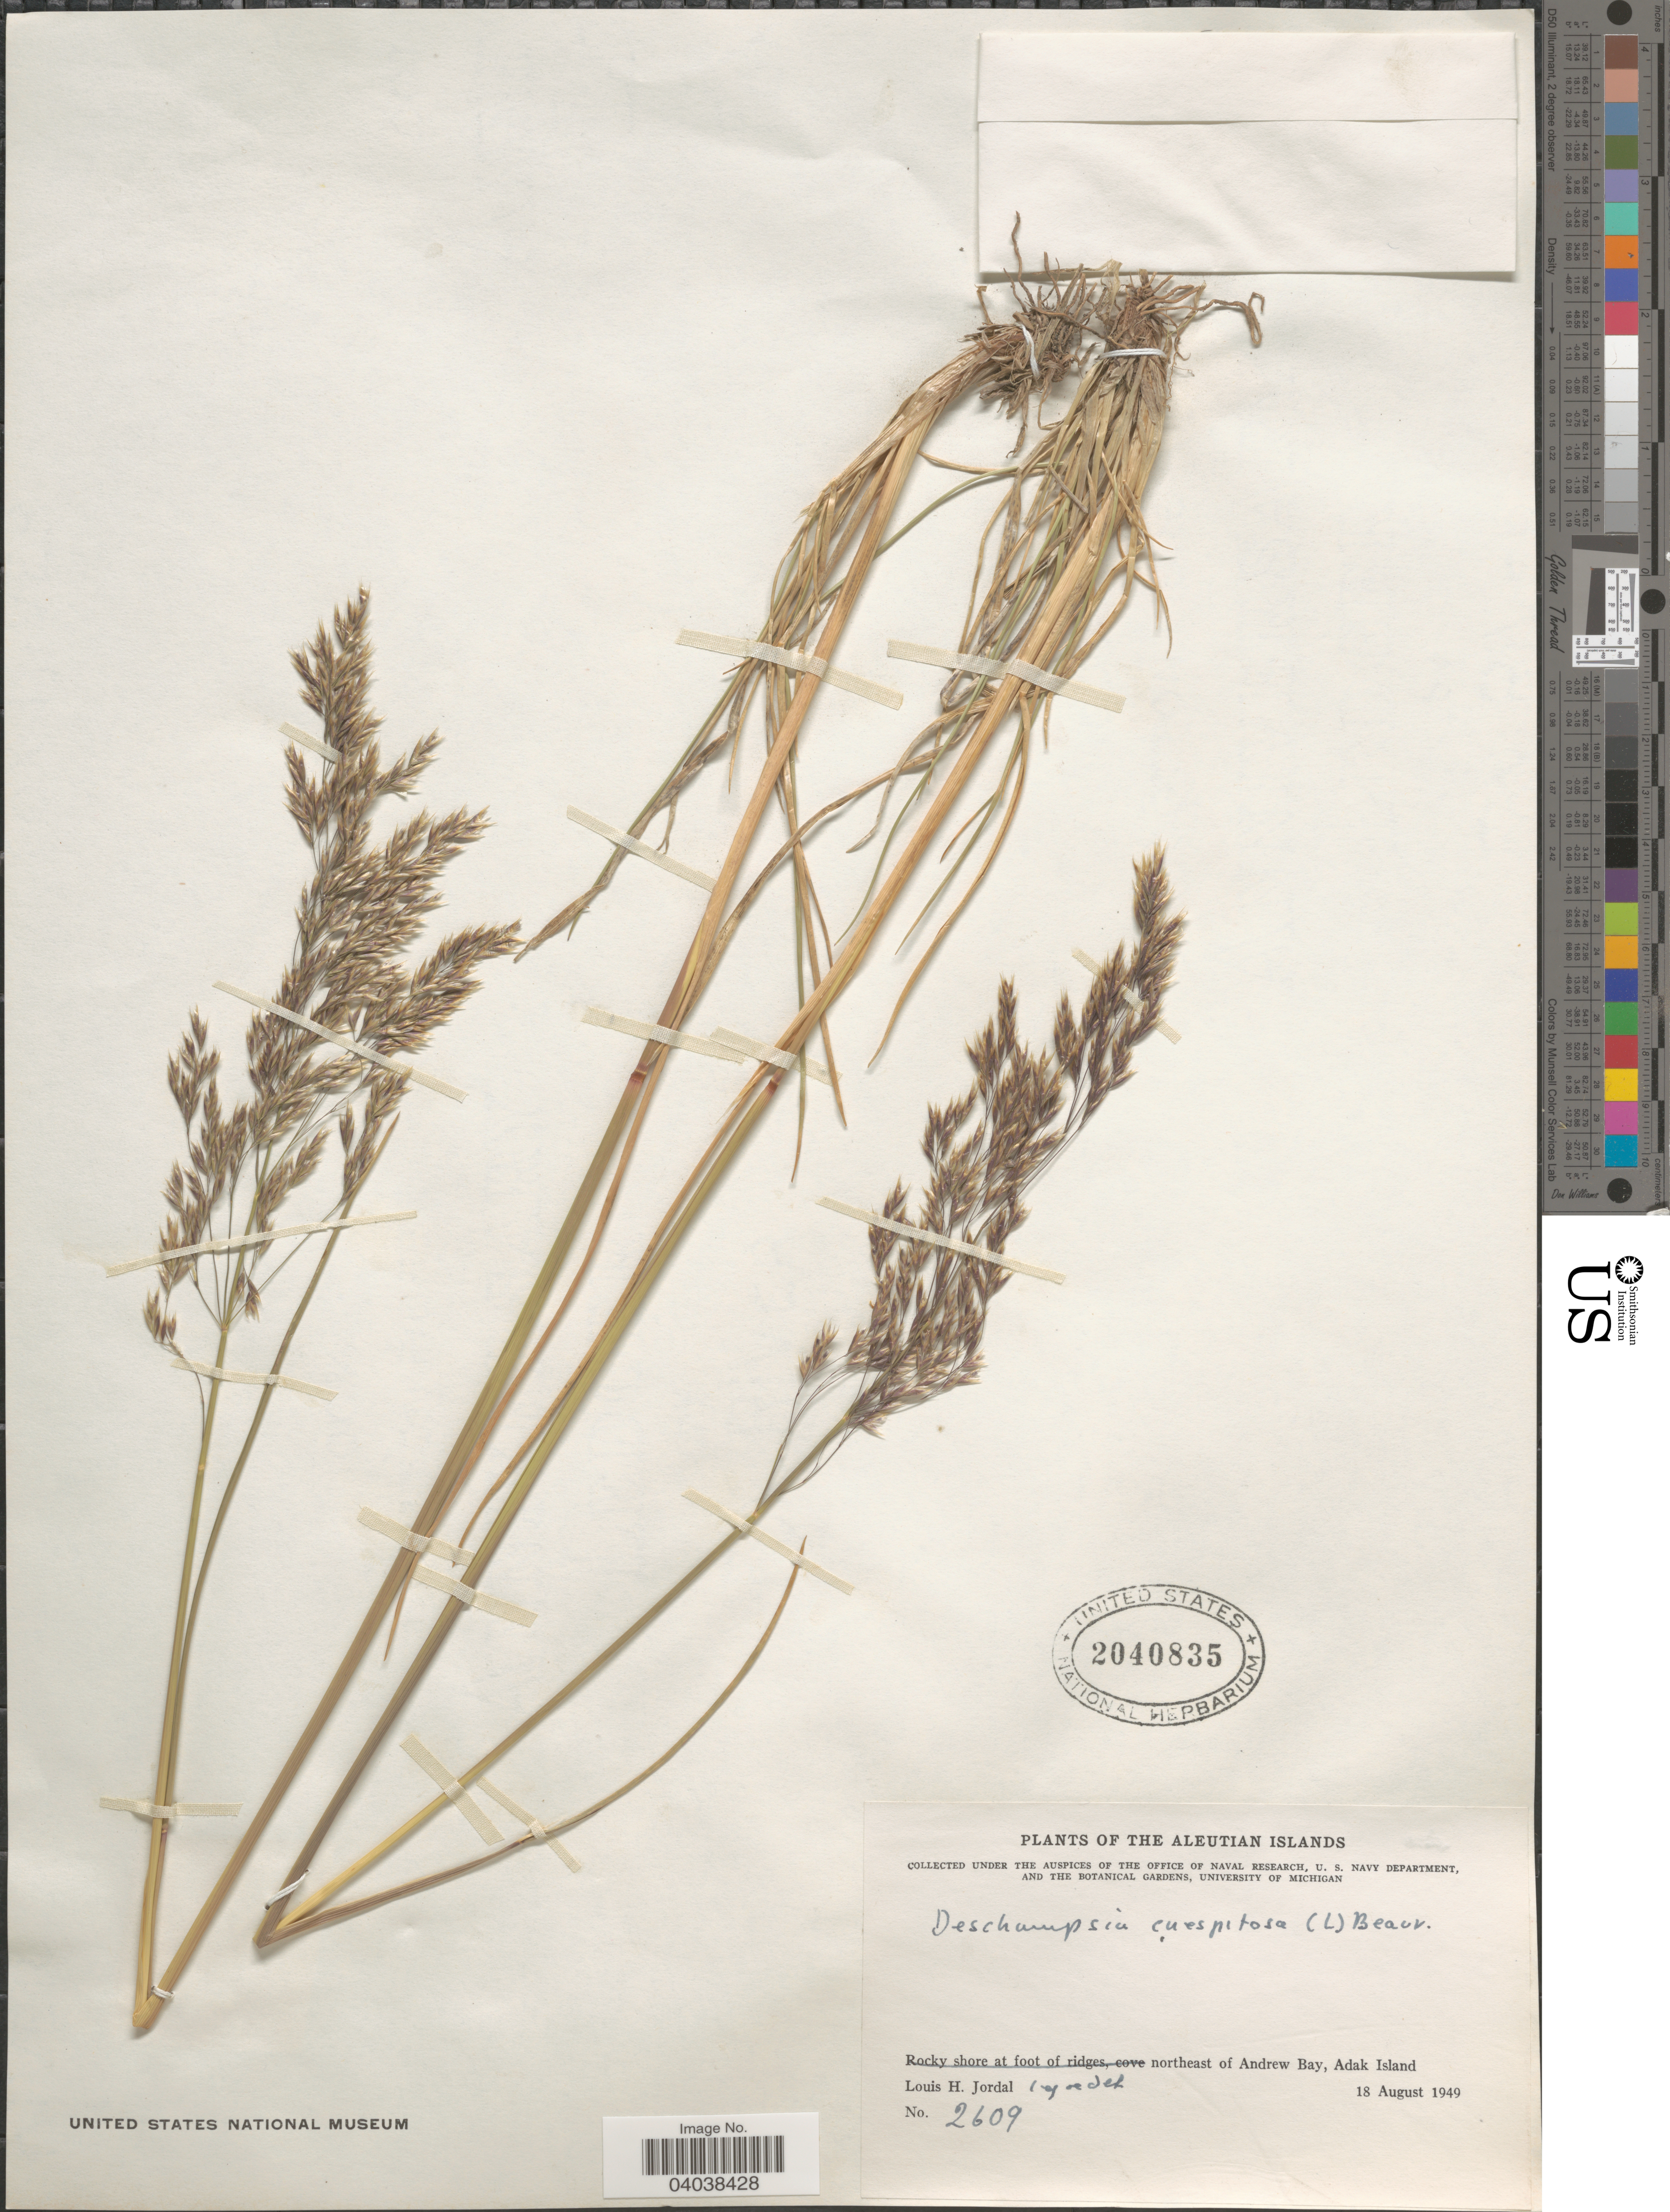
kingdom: Plantae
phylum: Tracheophyta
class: Liliopsida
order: Poales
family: Poaceae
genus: Deschampsia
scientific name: Deschampsia cespitosa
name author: (L.) P. Beauv.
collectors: L. Jordal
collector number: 2609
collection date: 1949-08-18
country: United States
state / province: Alaska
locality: Aleutian Islands. Northeast of Andrew Bay, Adak Island.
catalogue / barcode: US 2040835